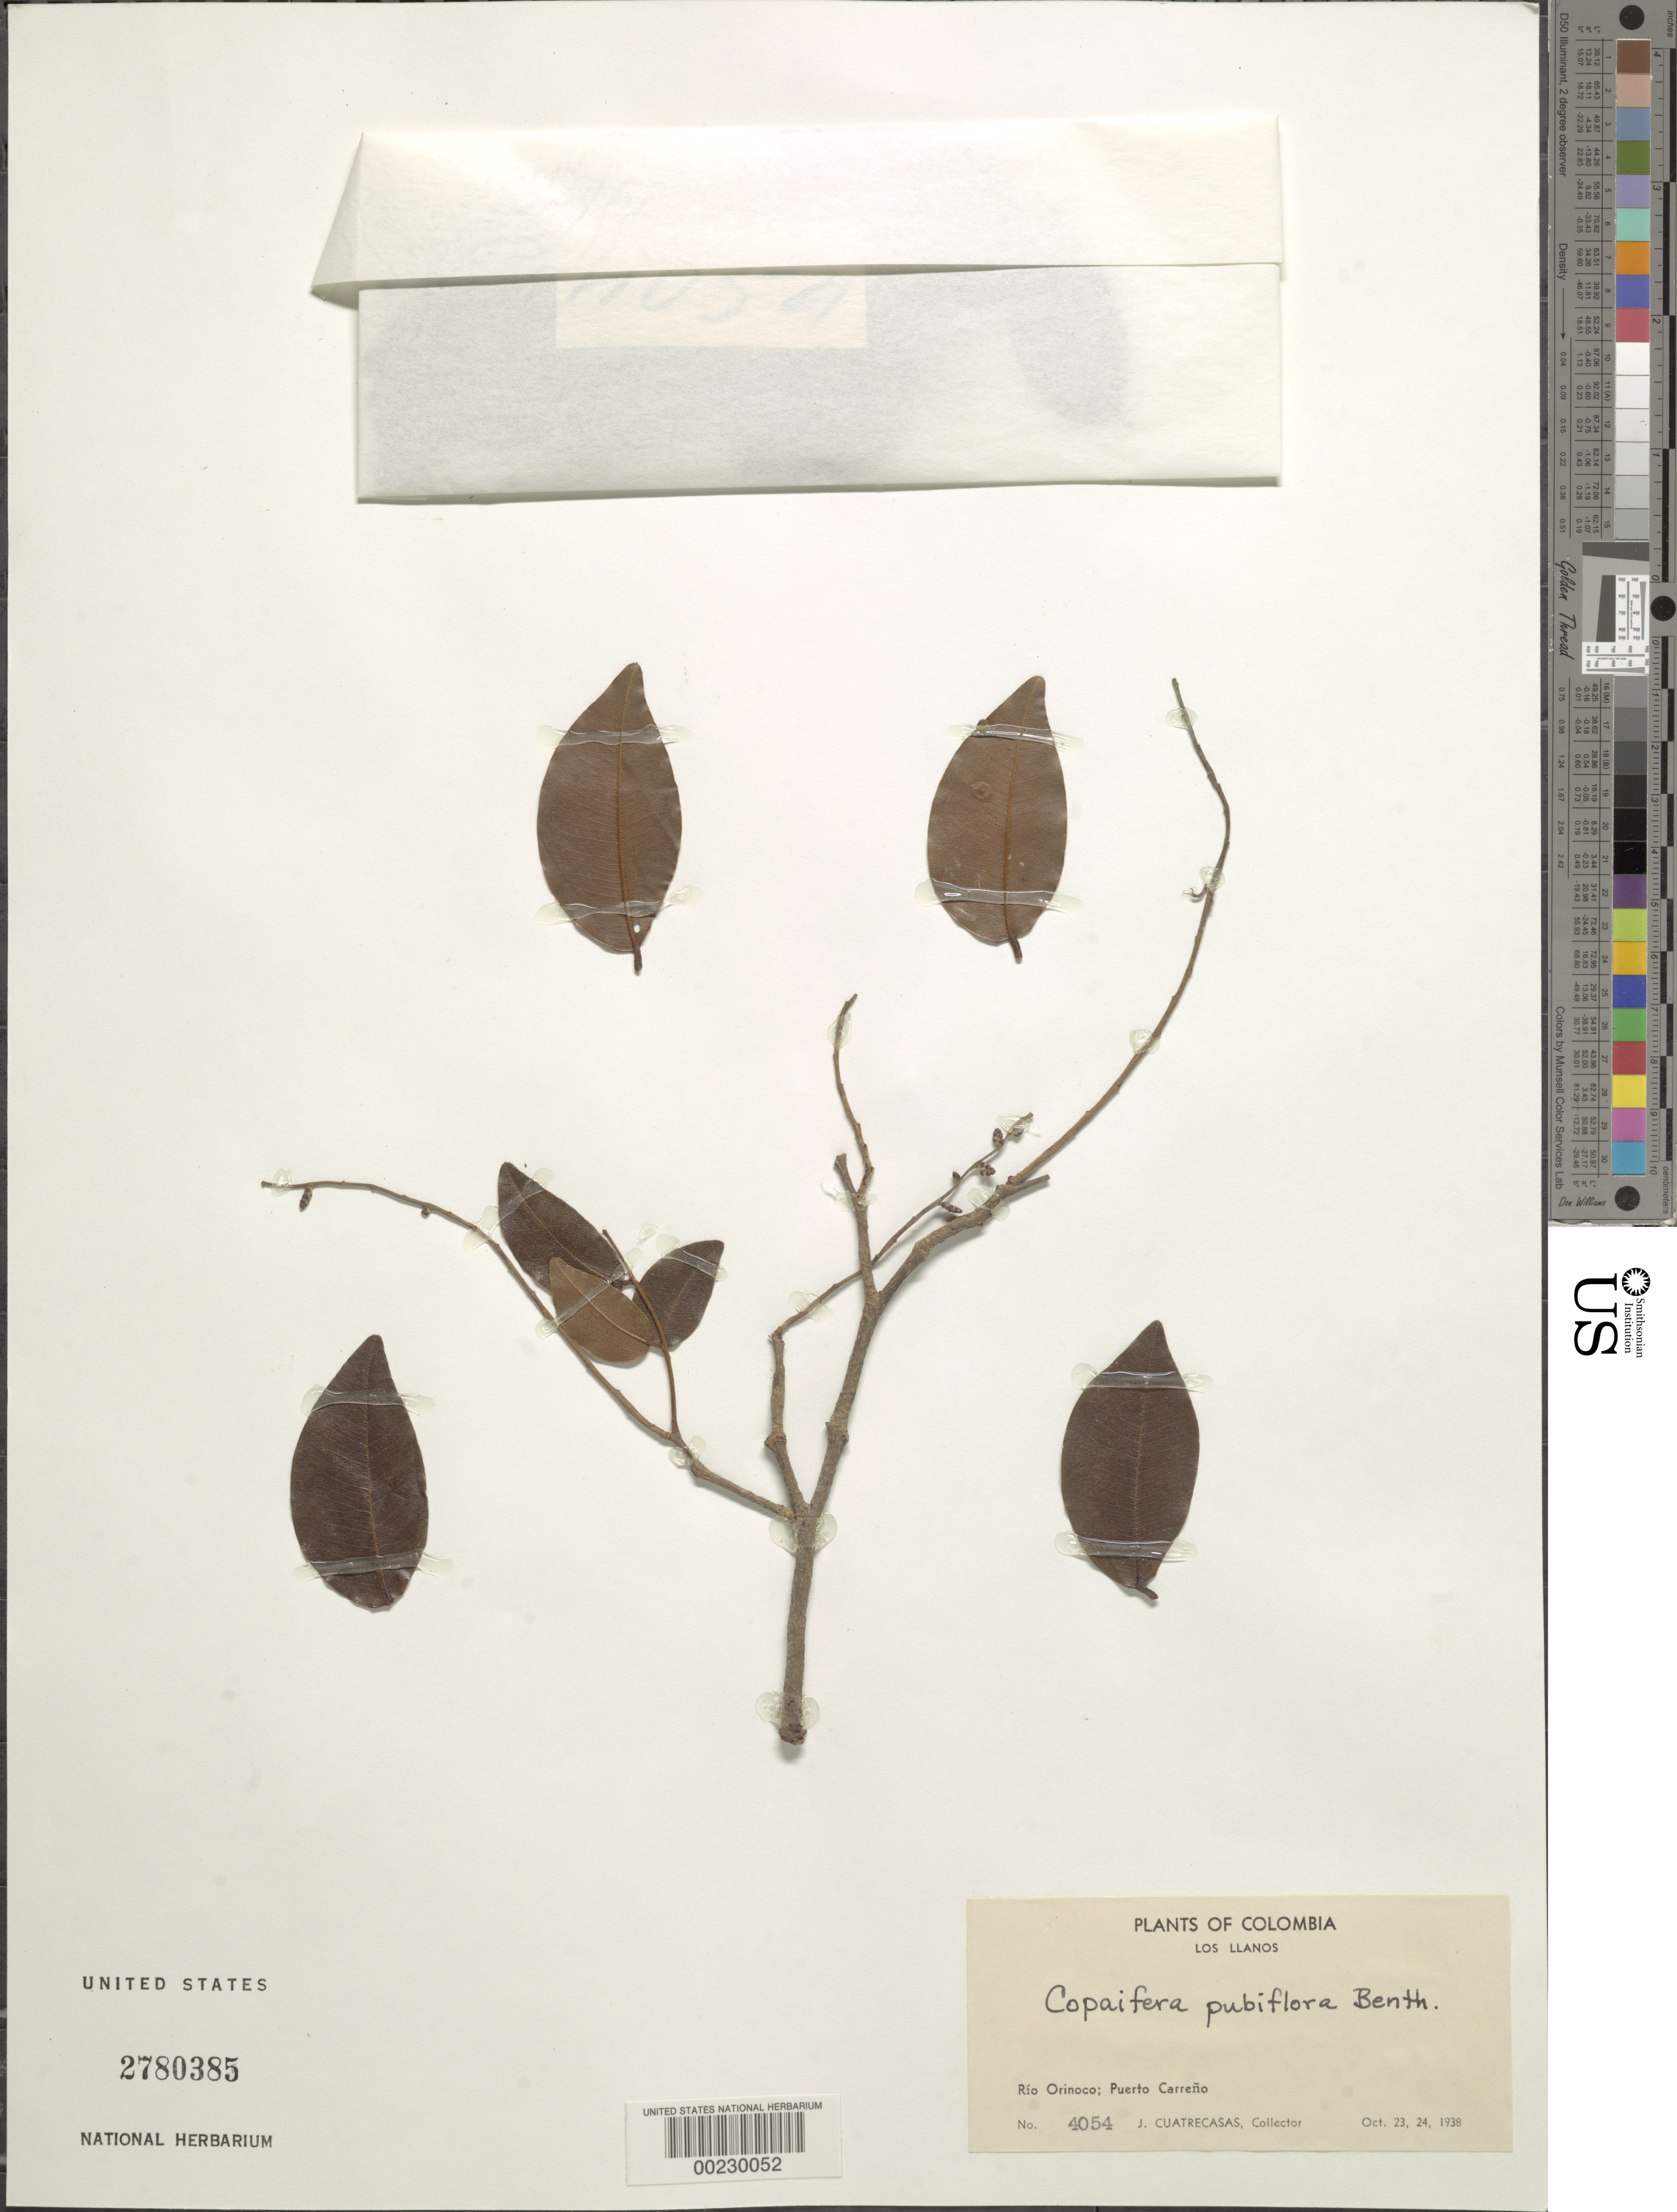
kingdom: Plantae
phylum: Tracheophyta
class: Magnoliopsida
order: Fabales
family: Fabaceae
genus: Copaifera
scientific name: Copaifera pubiflora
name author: Benth.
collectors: J. Cuatrecasas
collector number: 4054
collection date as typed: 23 Oct 1938 and 24 Oct 1938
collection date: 1938-10-23,1938-10-24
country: Colombia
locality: Rio Orinoco; Puerto Carreno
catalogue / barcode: US 2780385